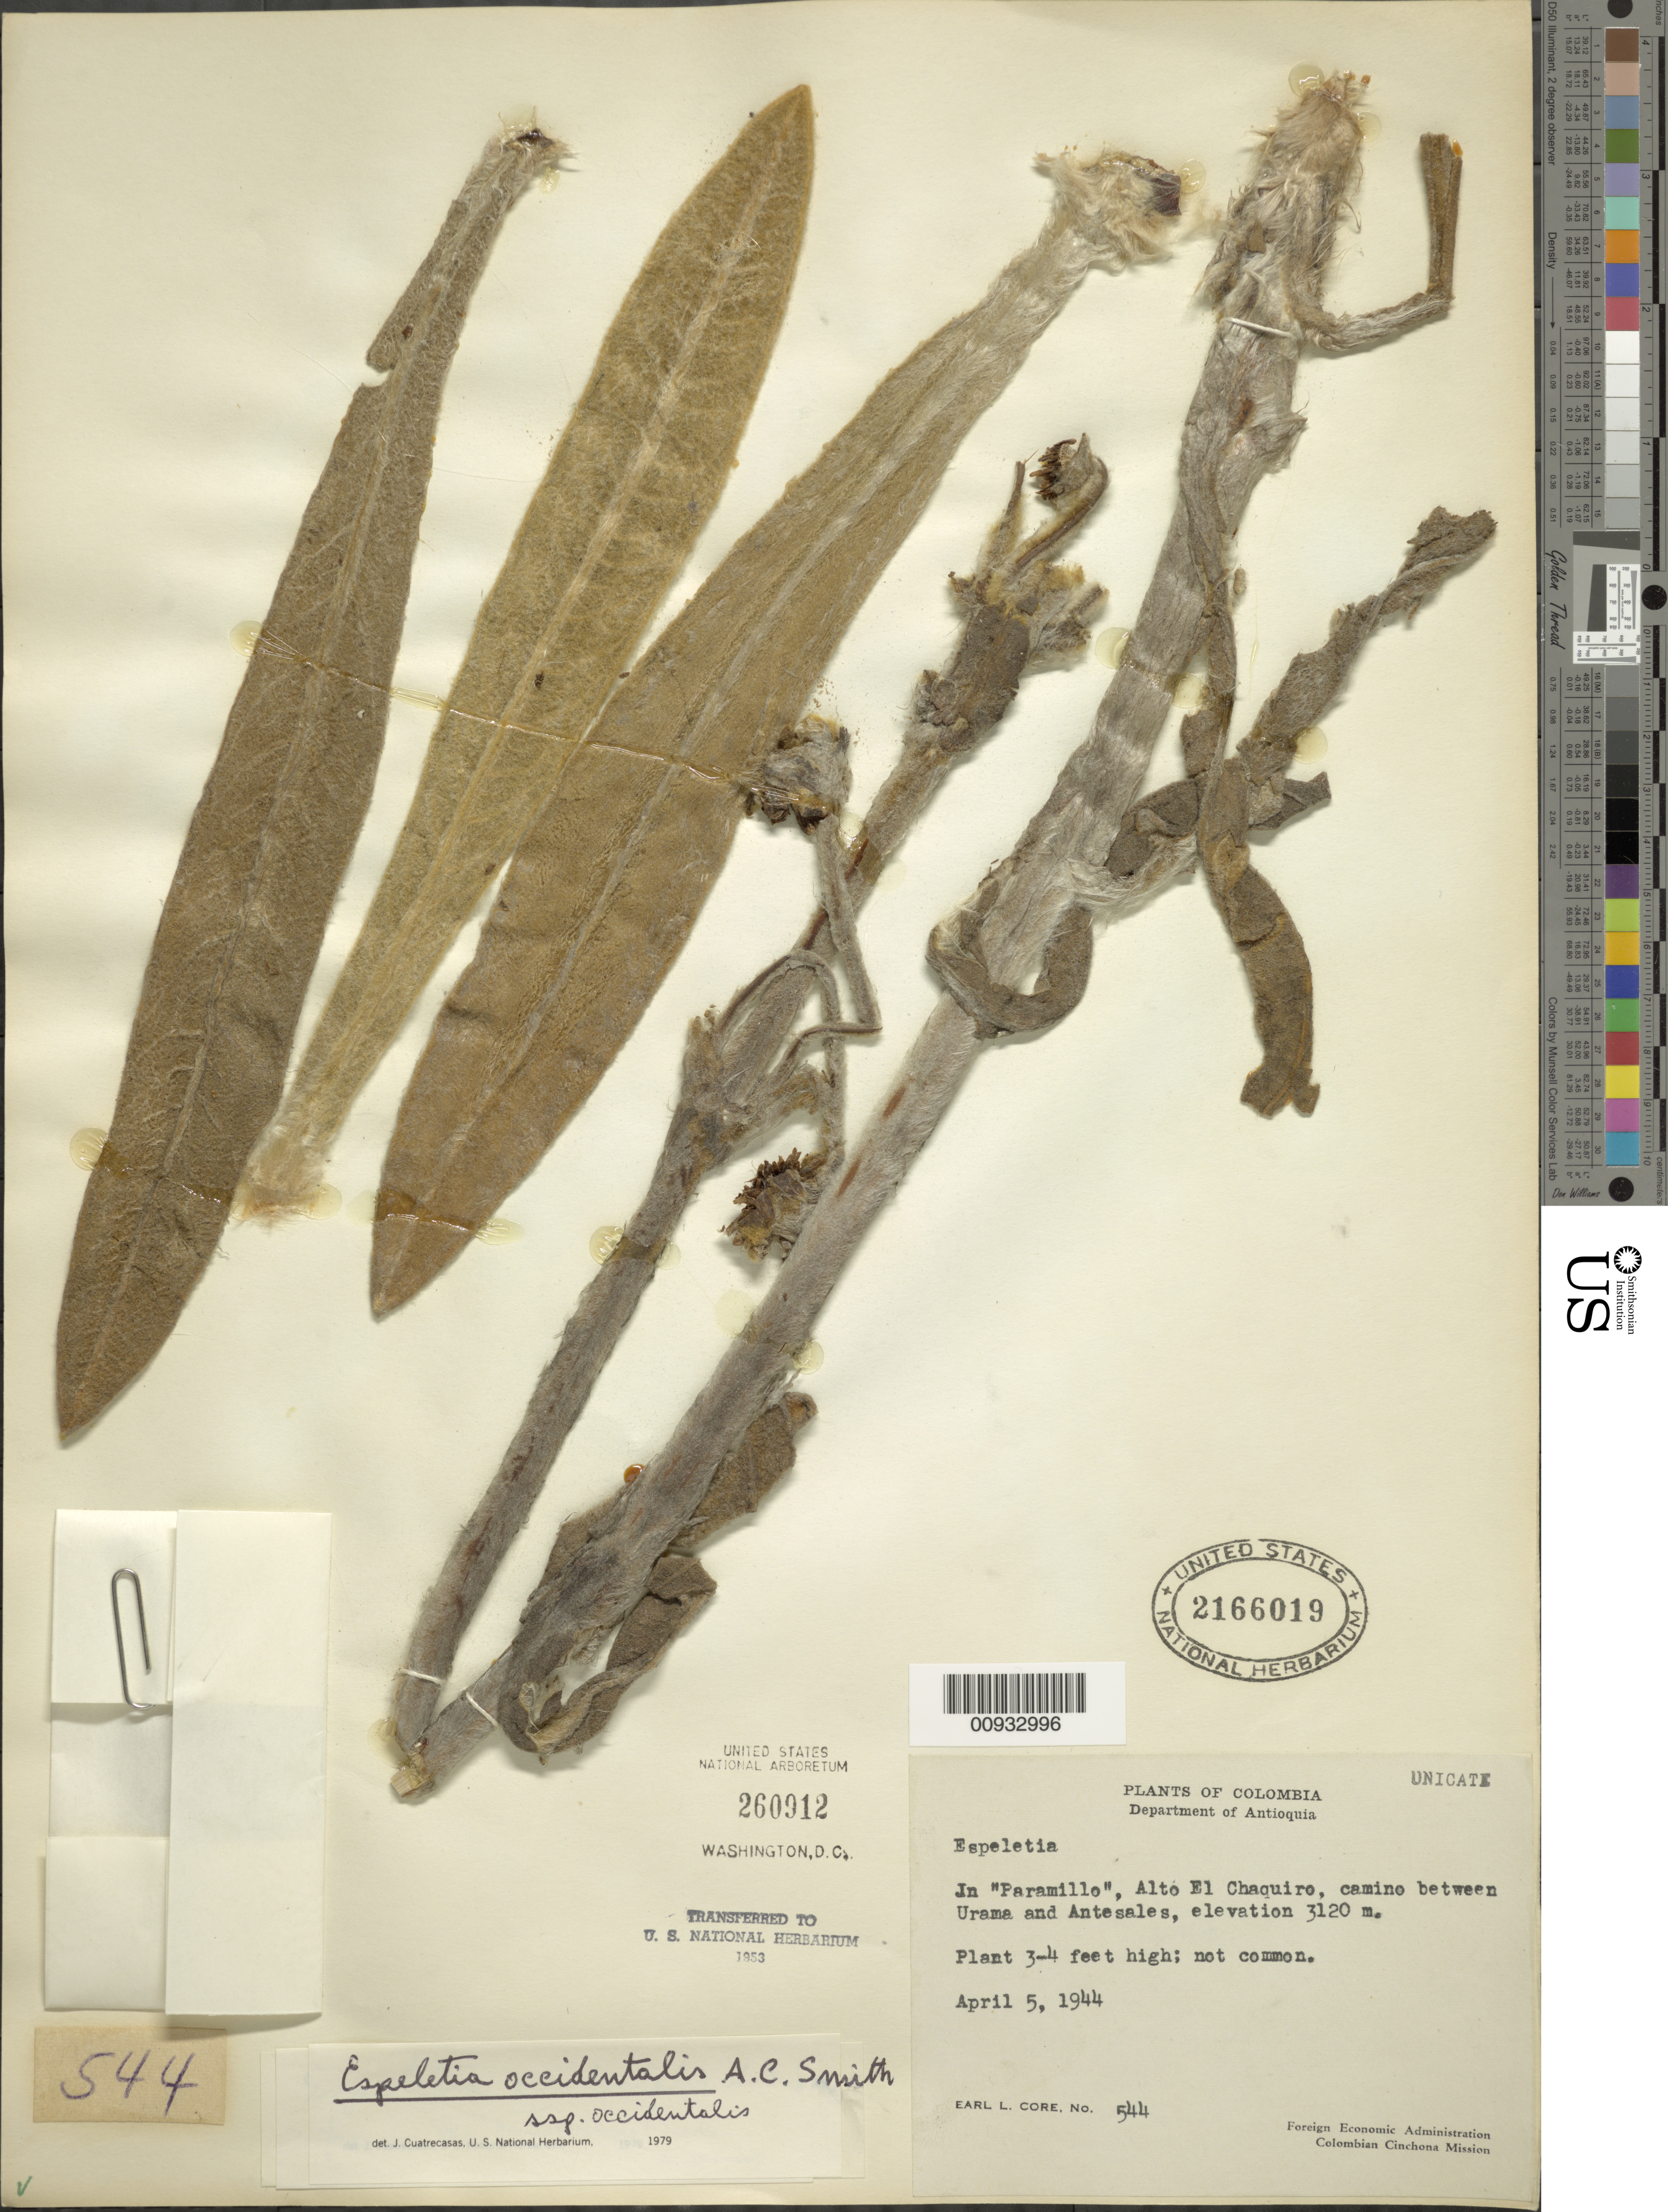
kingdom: Plantae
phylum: Tracheophyta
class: Magnoliopsida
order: Asterales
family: Asteraceae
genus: Espeletia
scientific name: Espeletia occidentalis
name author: A.C. Sm.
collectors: E. L. Core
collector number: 544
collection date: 1944-04-05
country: Colombia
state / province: Antioquia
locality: Paramillo, Alto El Chaquiro, camino between Urama and Antesales.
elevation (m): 3120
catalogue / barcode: US 2166019